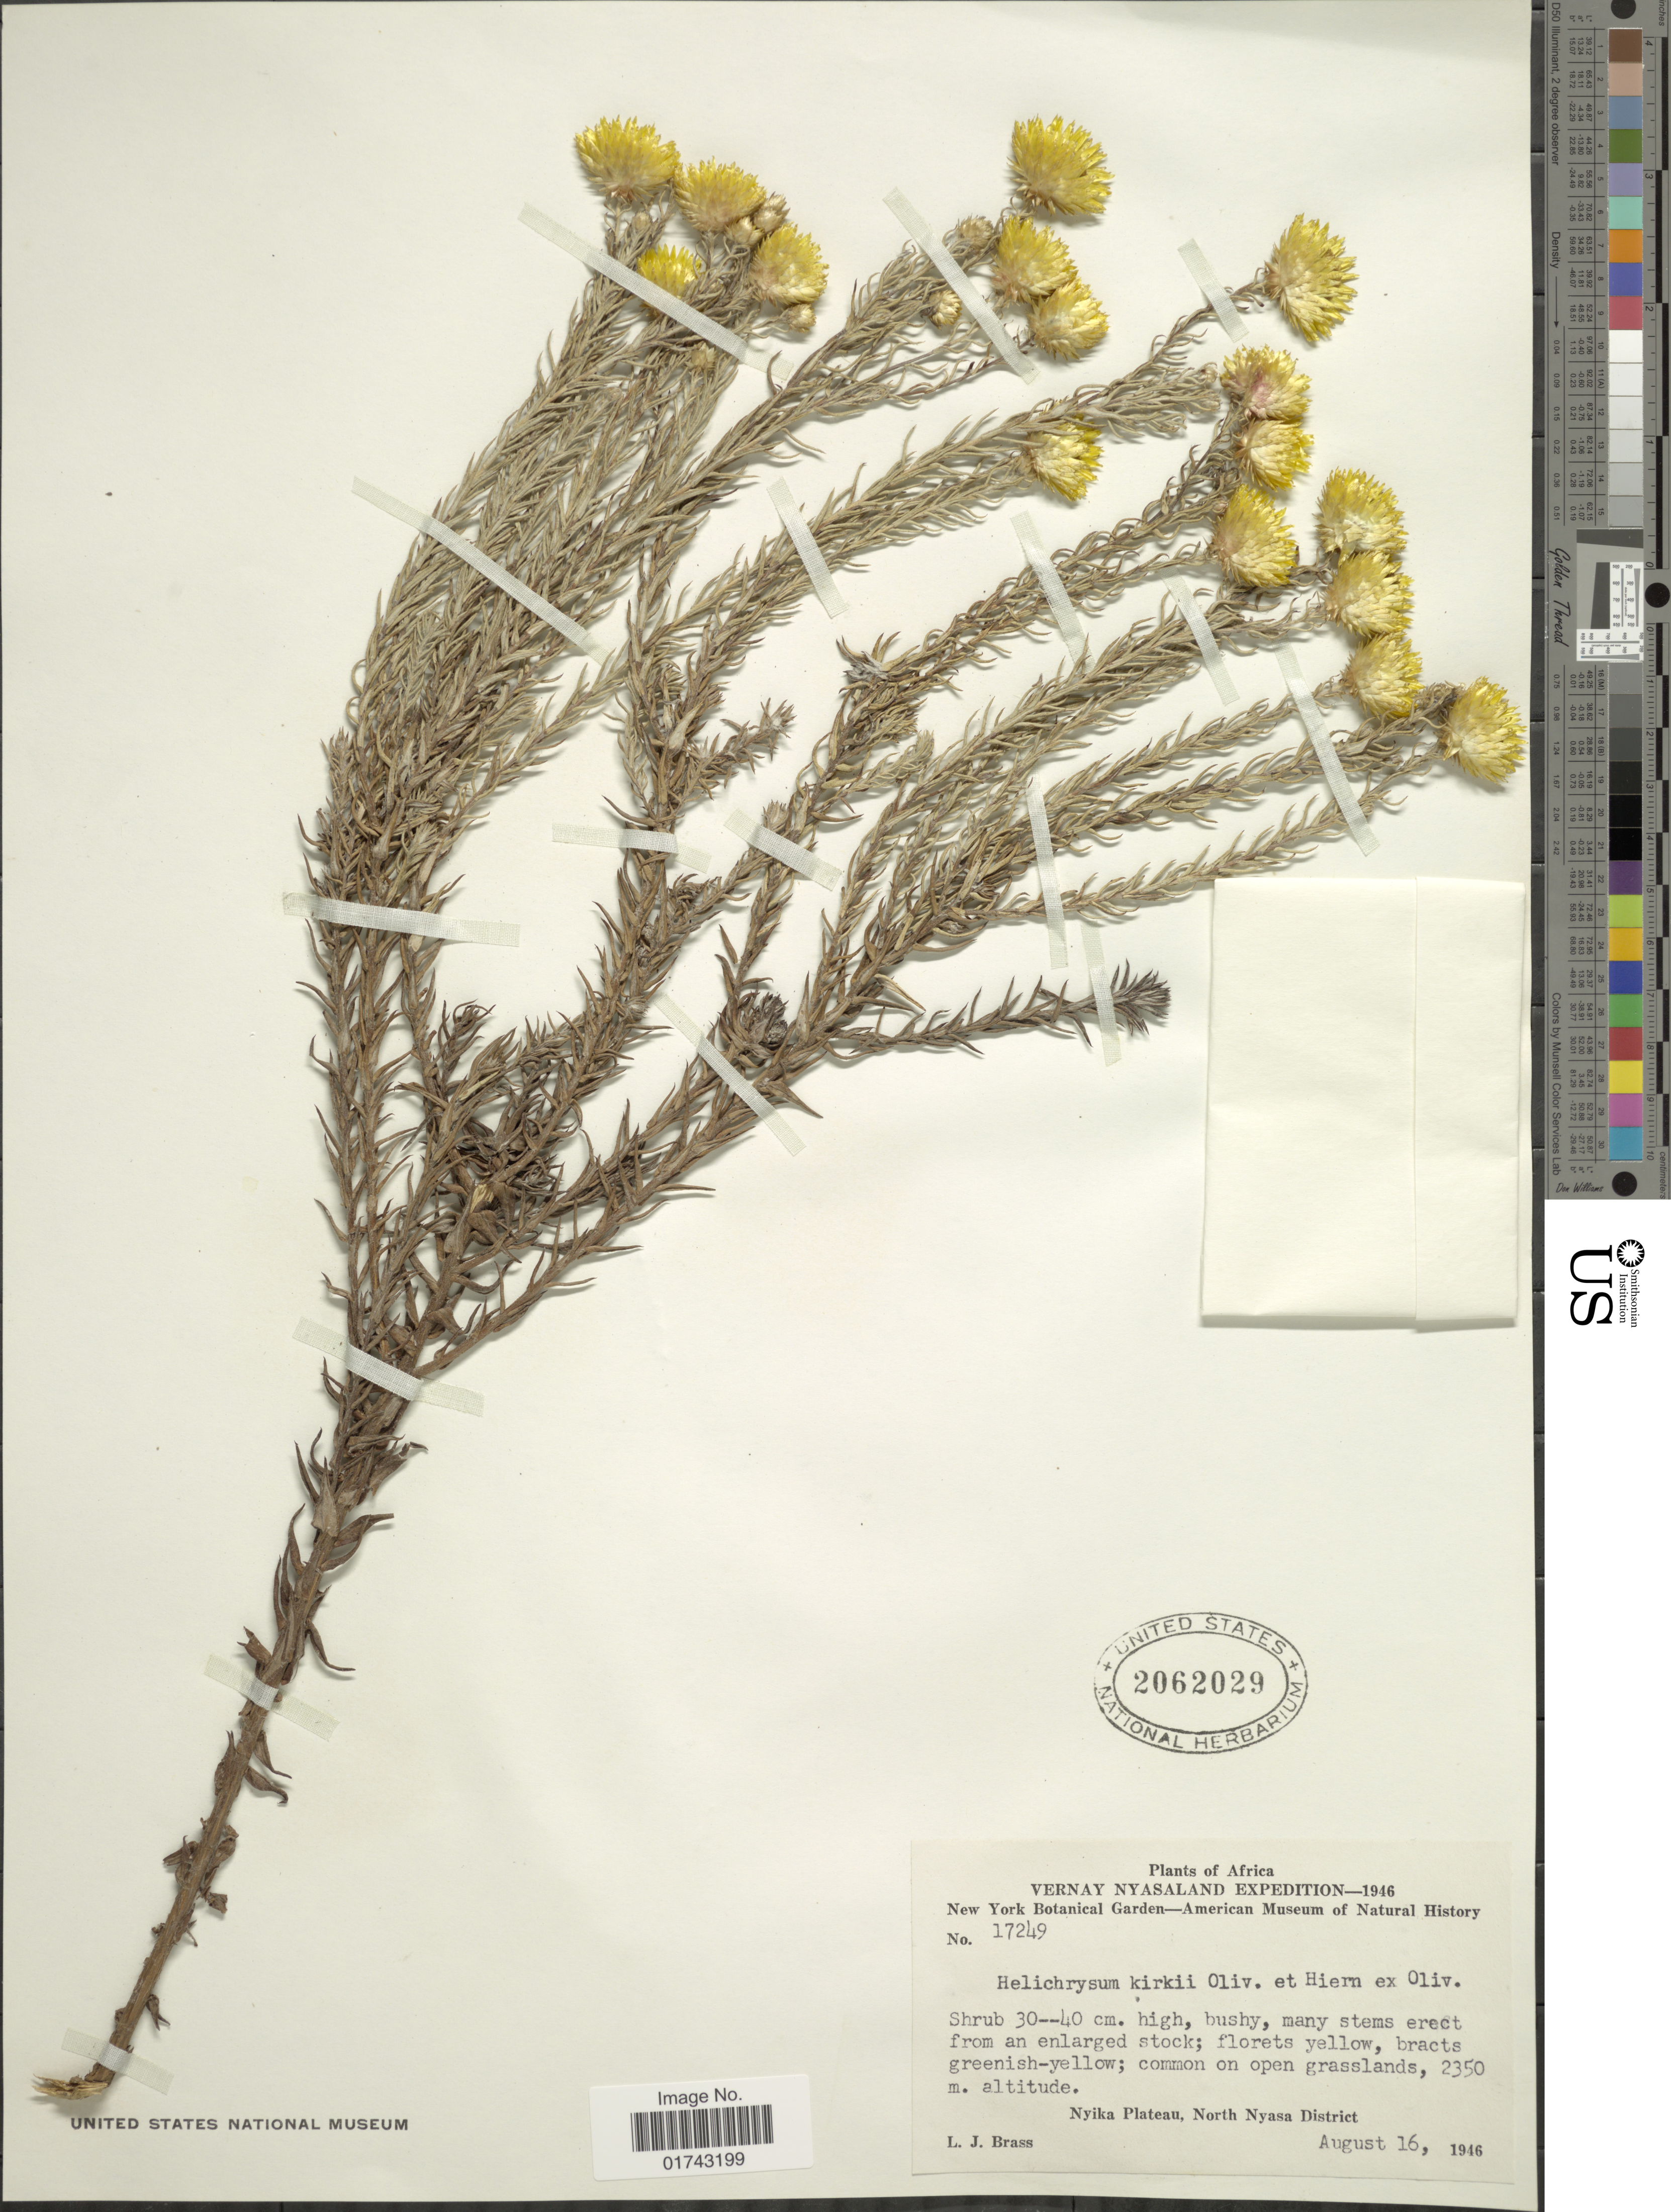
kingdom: Plantae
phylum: Tracheophyta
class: Magnoliopsida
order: Asterales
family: Asteraceae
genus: Helichrysum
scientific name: Helichrysum kirkii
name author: Oliv. & Hiern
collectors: L. J. Brass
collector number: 17249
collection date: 1946-08-16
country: Malawi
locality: Vernay Nyasaland, Nyika Plateau Nyasa District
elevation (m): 2350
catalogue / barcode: US 2062029